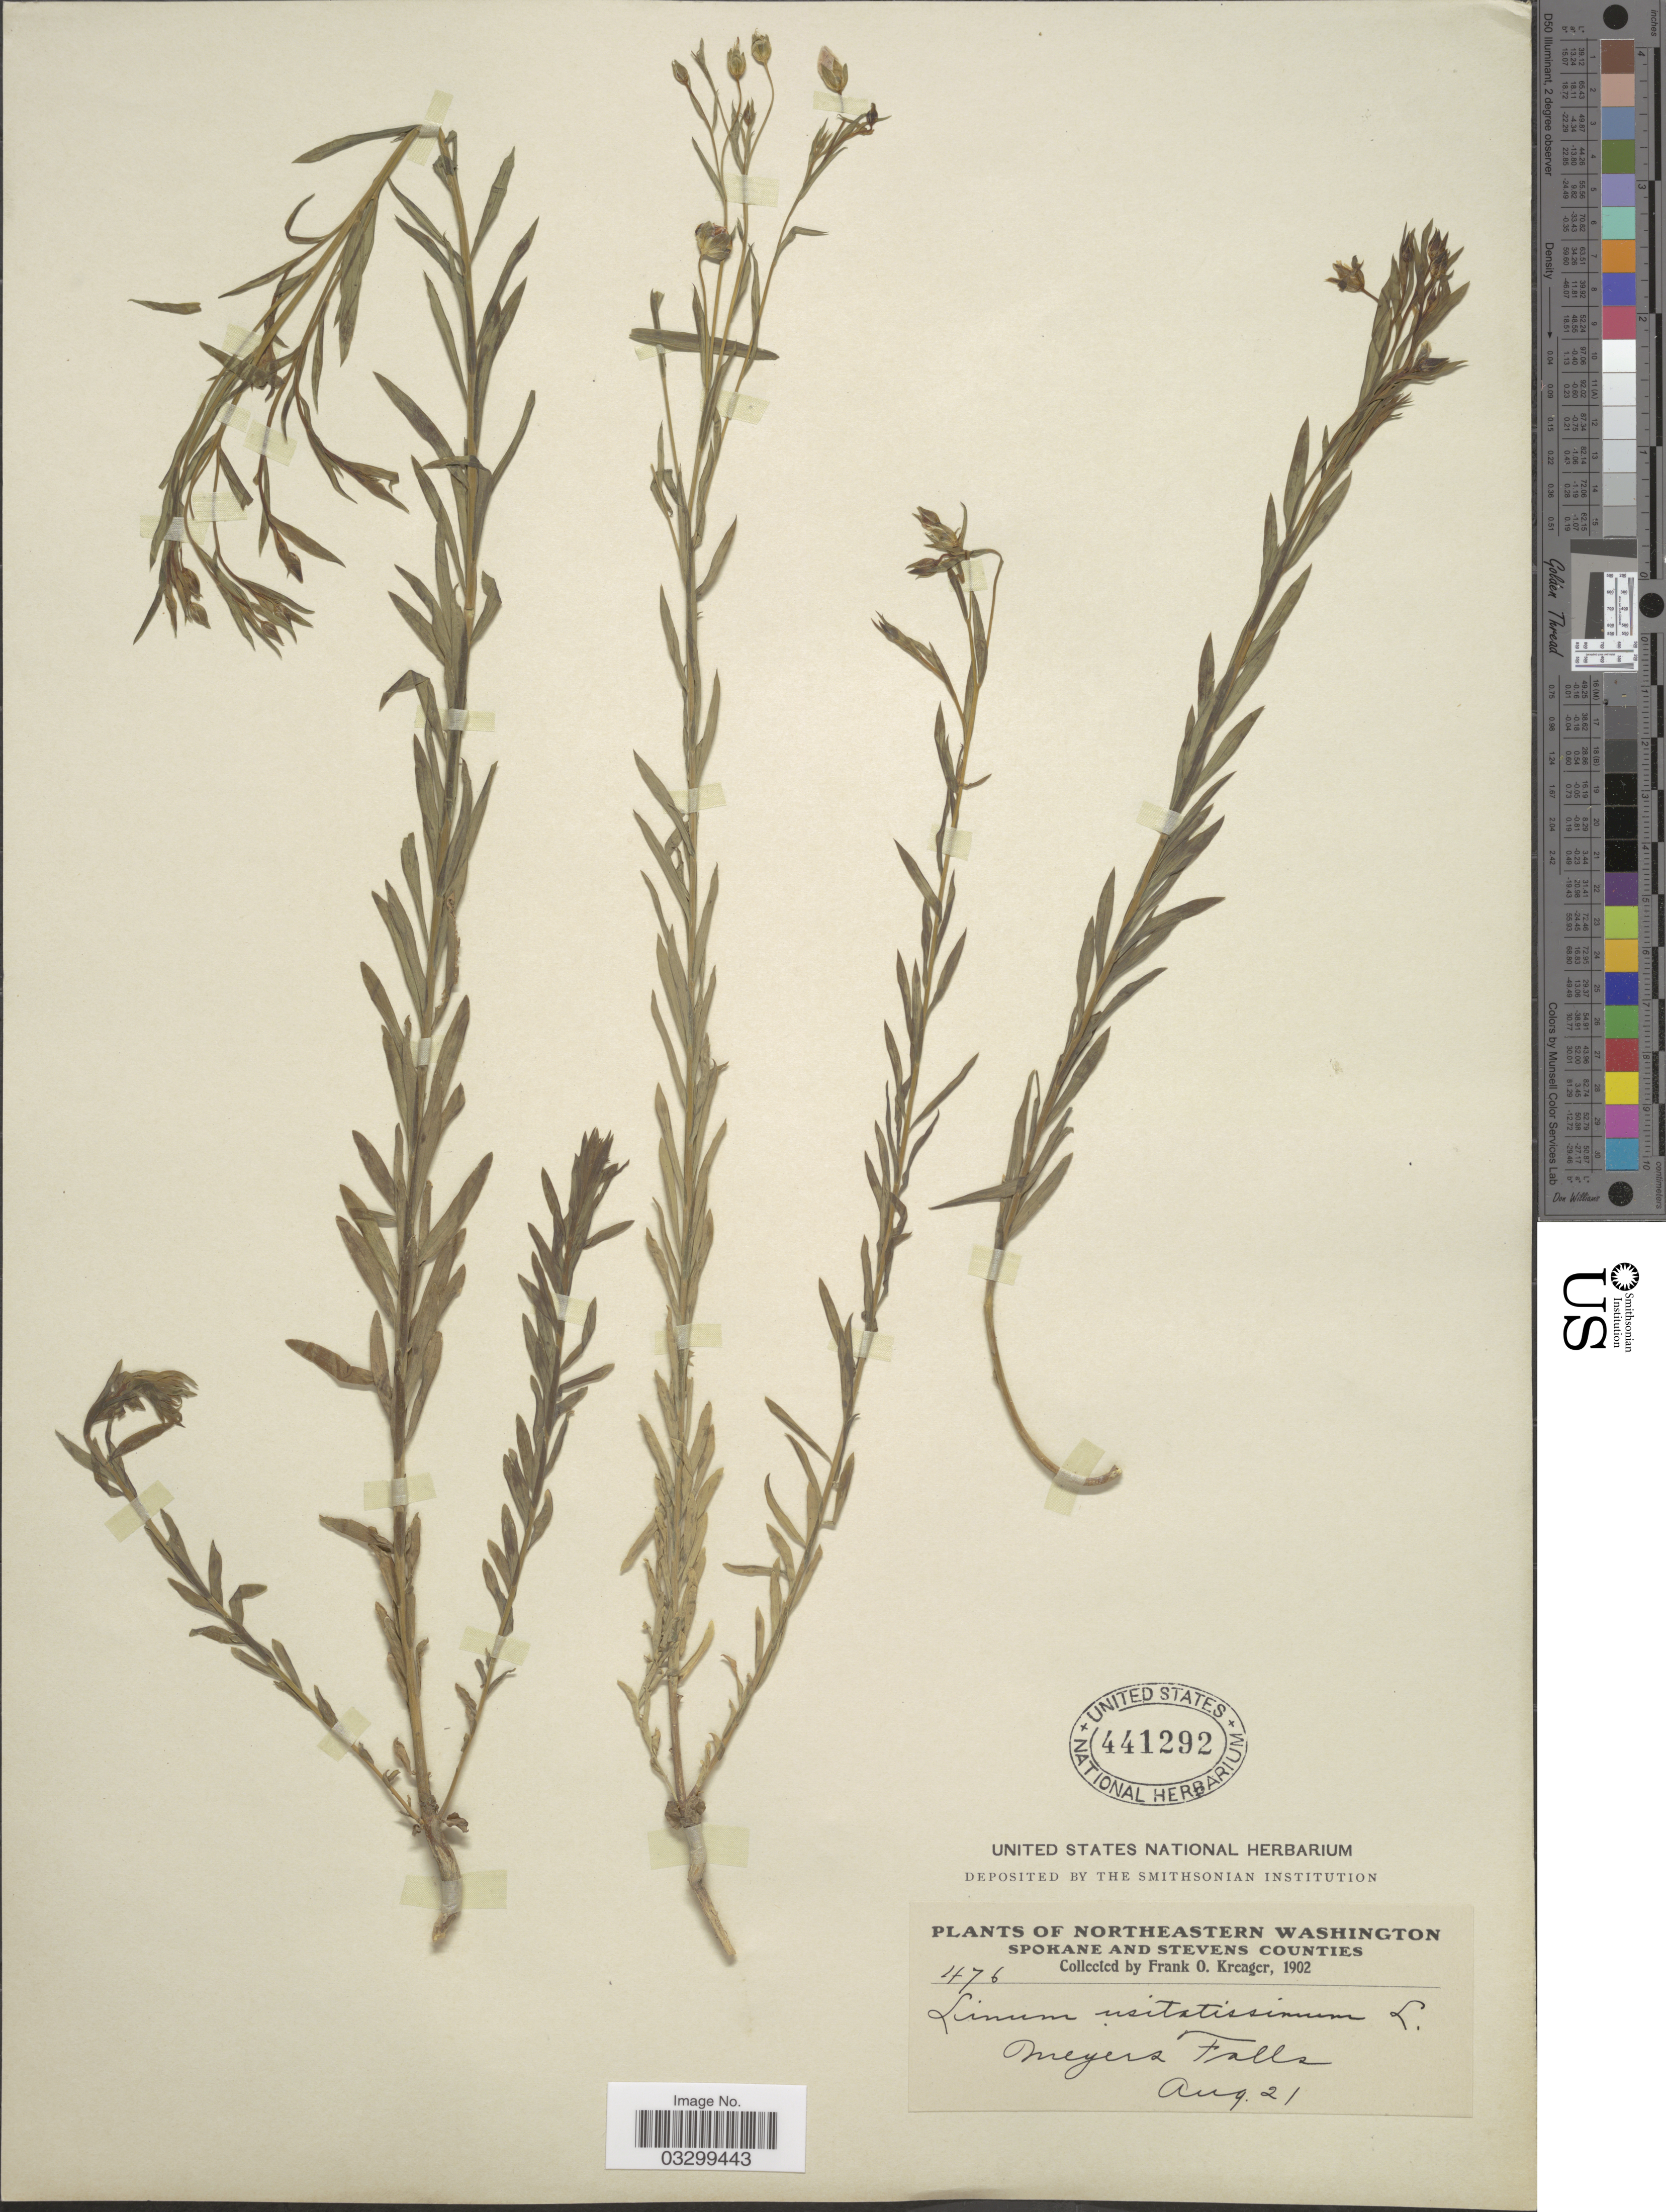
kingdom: Plantae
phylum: Tracheophyta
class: Magnoliopsida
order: Malpighiales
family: Linaceae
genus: Linum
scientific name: Linum usitatissimum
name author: L.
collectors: F. Kreager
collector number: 476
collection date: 1902-08-21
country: United States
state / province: Washington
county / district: Spokane / Stevens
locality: Northeastern Washington. Spokane and Stevens Counties. Meyers Falls.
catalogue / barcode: US 441292